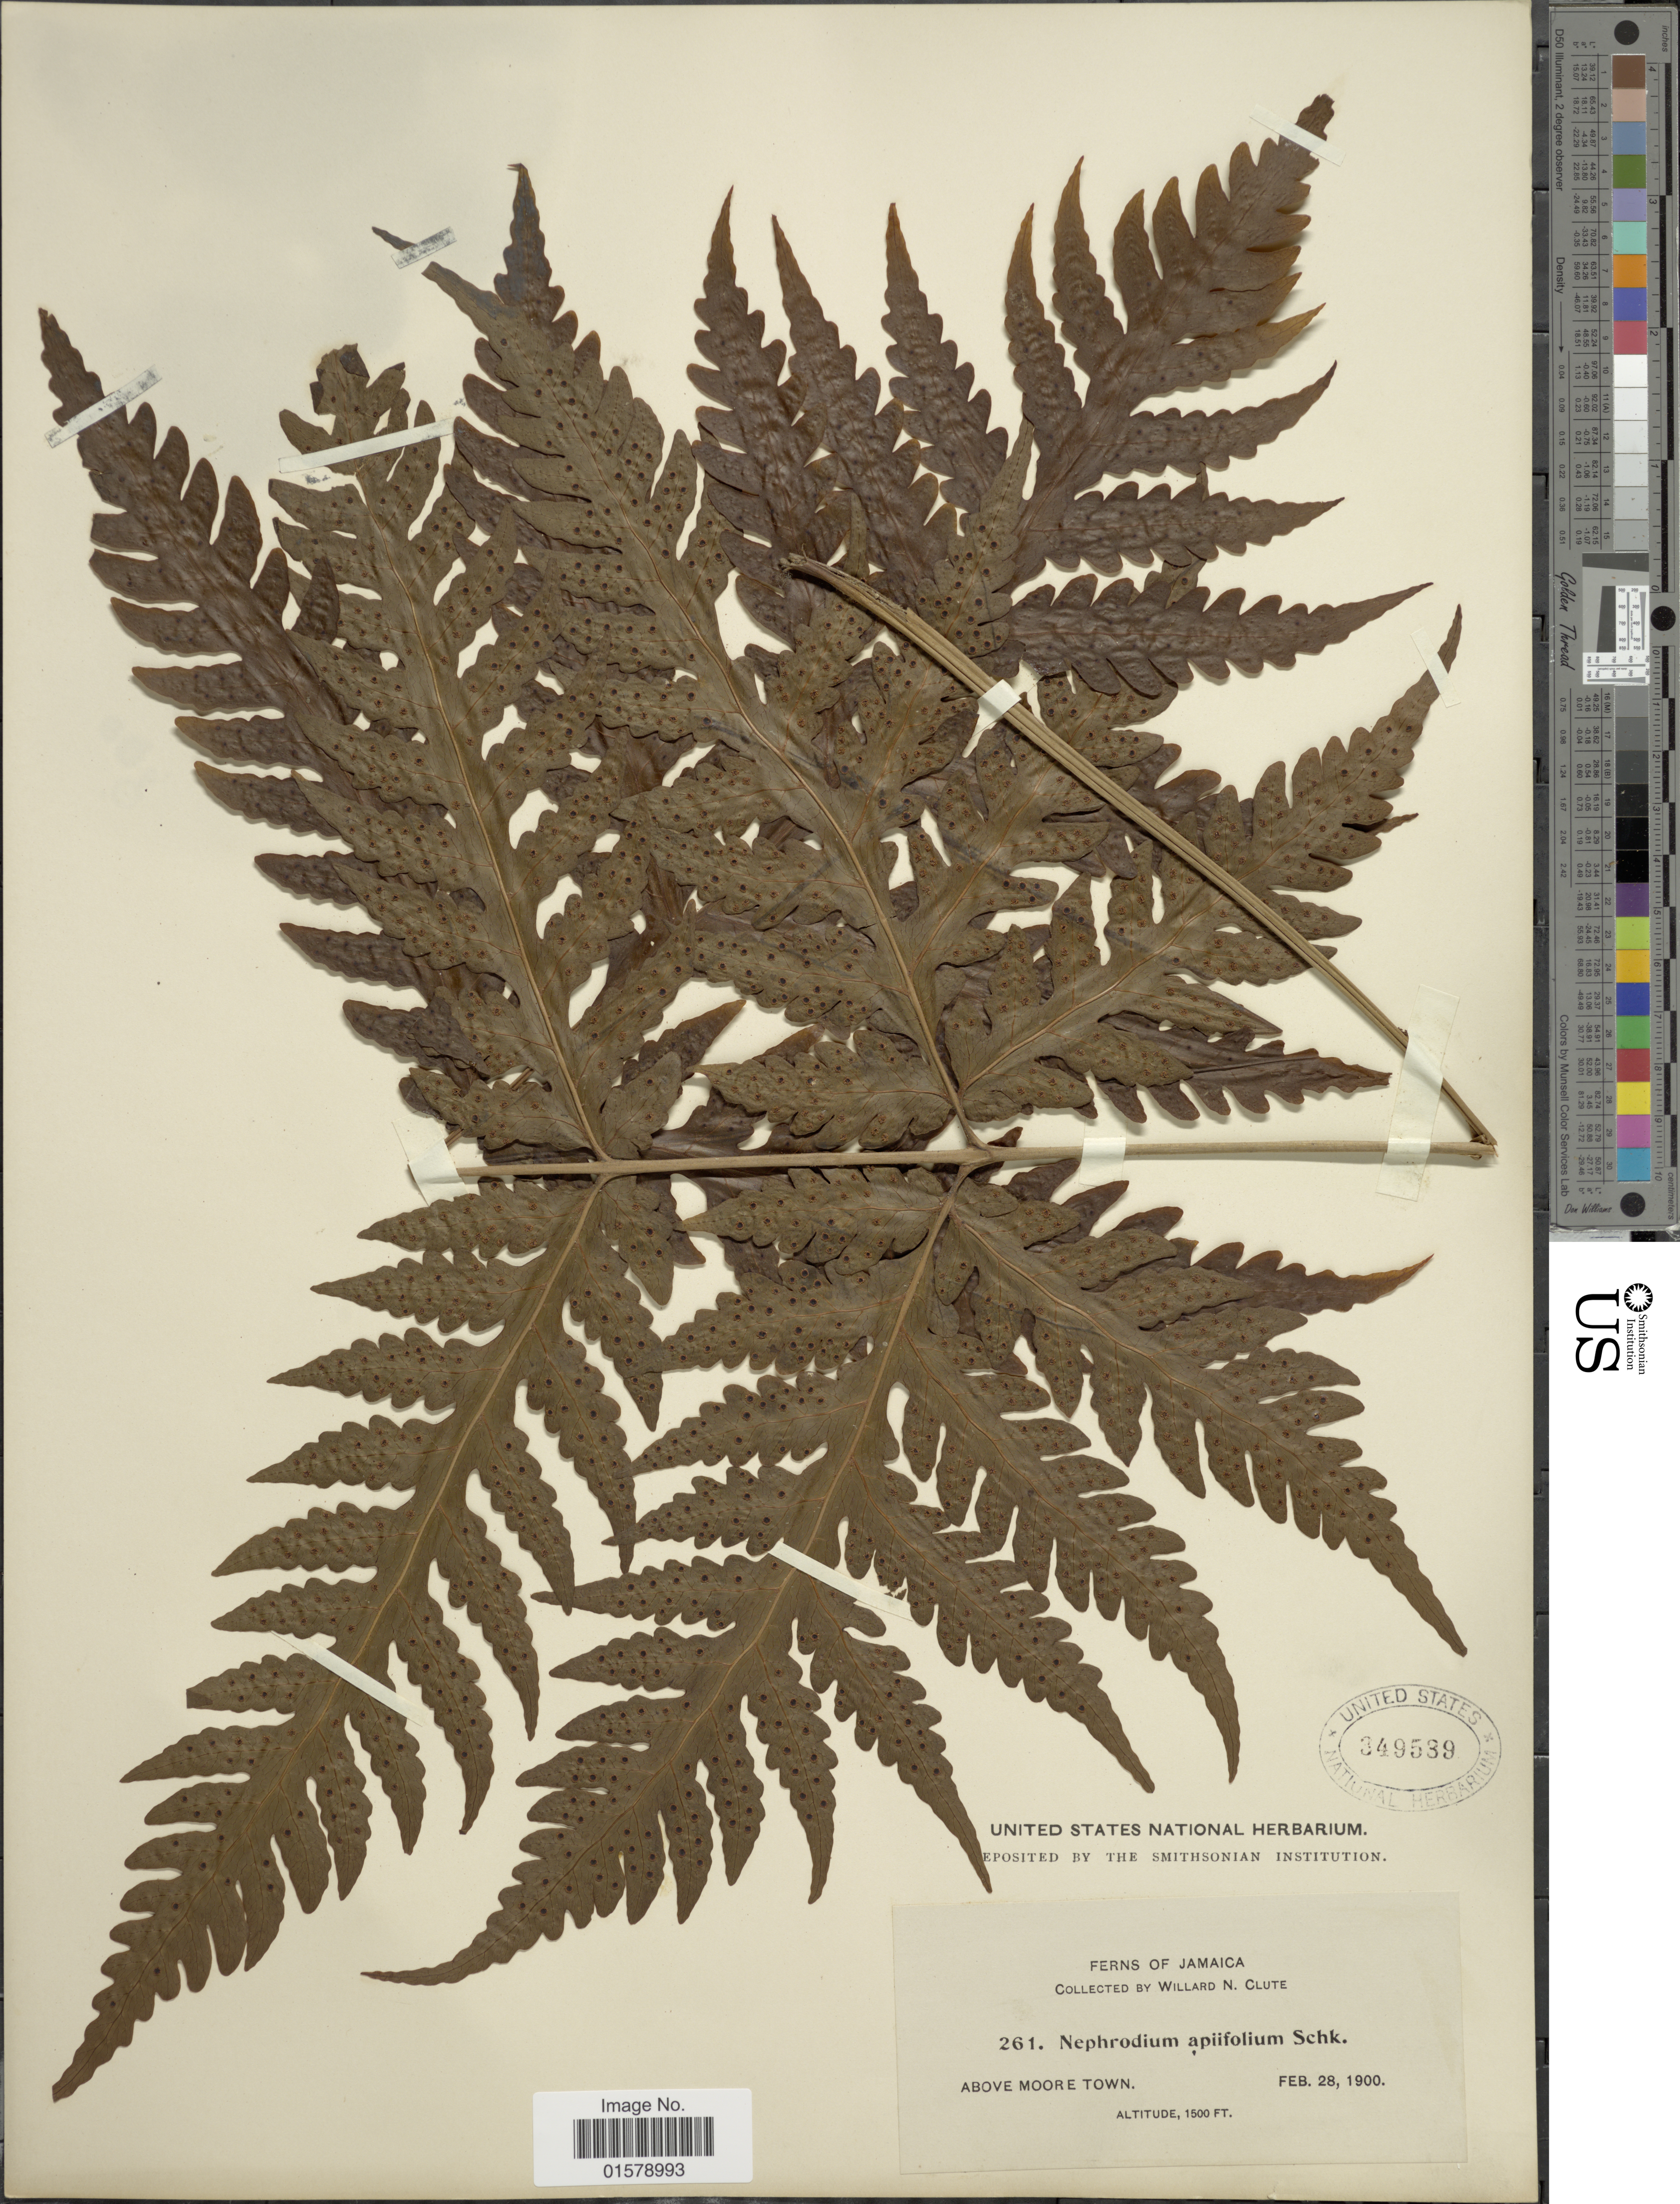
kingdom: Plantae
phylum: Tracheophyta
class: Polypodiopsida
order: Polypodiales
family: Tectariaceae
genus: Tectaria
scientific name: Tectaria apiifolia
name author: (Schkuhr) Copel.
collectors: W. N. Clute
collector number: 261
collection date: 1900-02-28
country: Jamaica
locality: Above Moore Town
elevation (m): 457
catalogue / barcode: US 349539